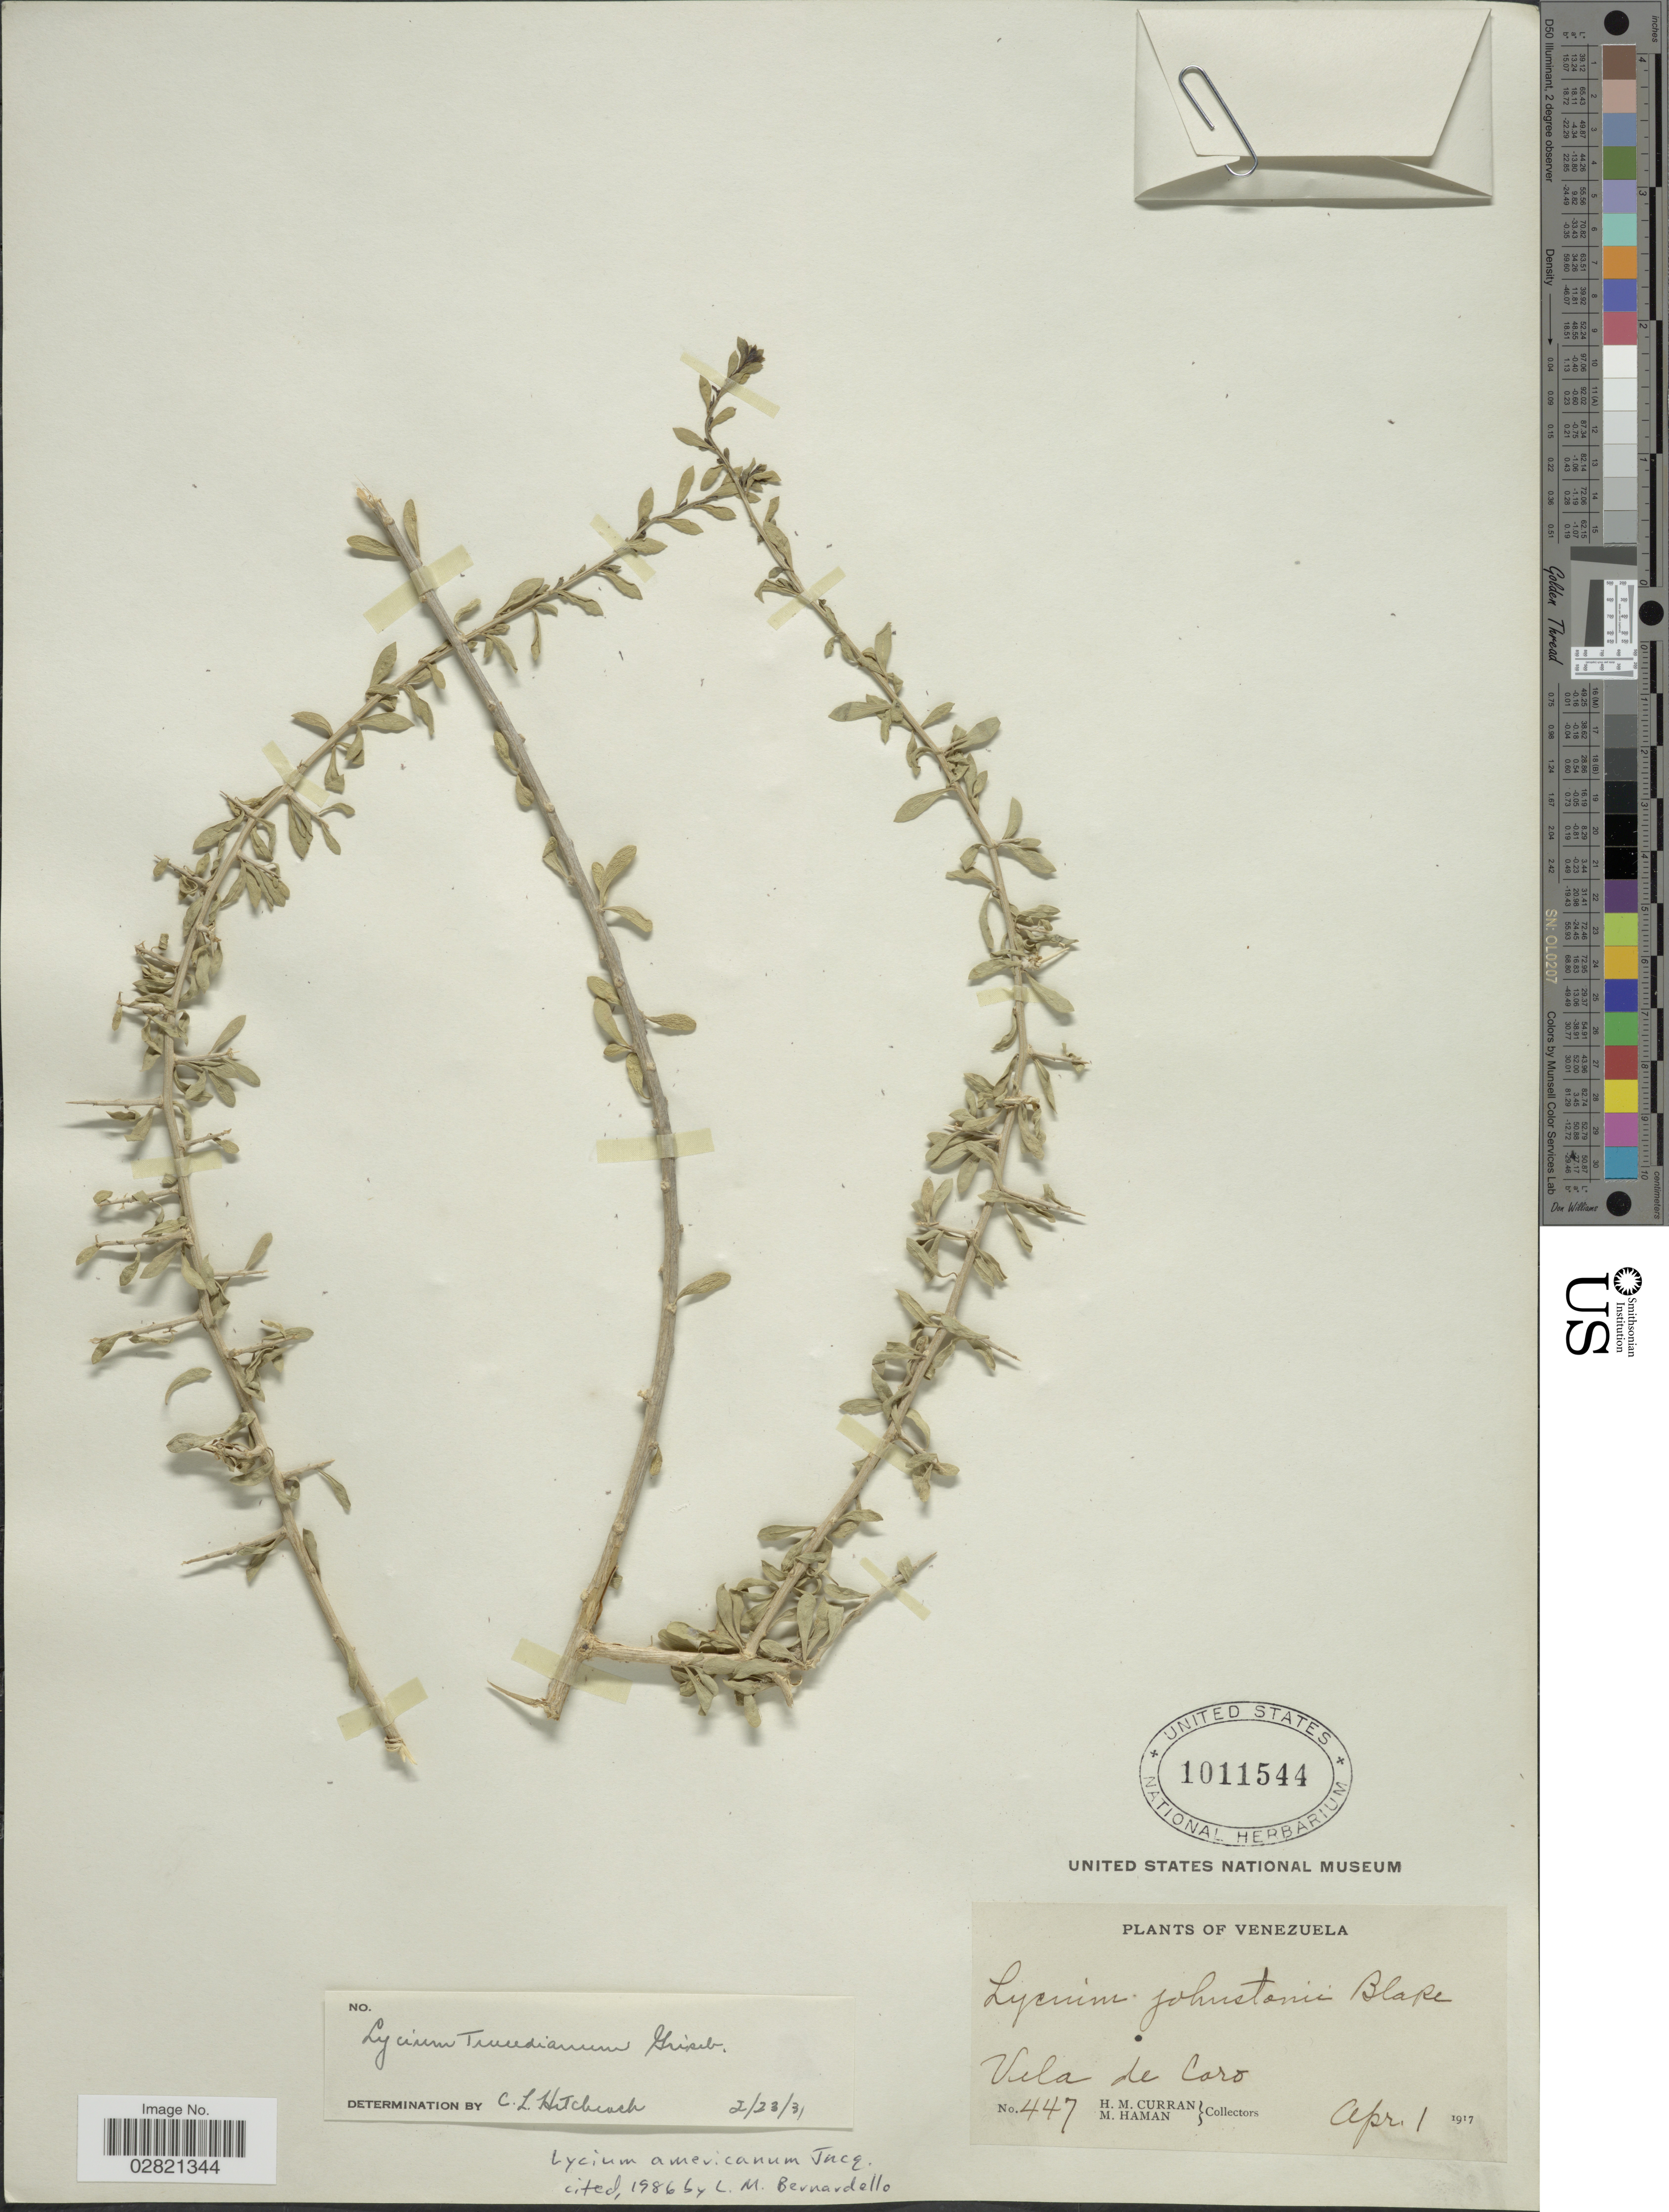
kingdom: Plantae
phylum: Tracheophyta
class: Magnoliopsida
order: Solanales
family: Solanaceae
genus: Lycium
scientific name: Lycium americanum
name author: Jacq.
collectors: H. M. Curran & M. Haman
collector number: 447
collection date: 1917-04-01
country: Venezuela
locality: Vila de Coro.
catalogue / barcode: US 1011544